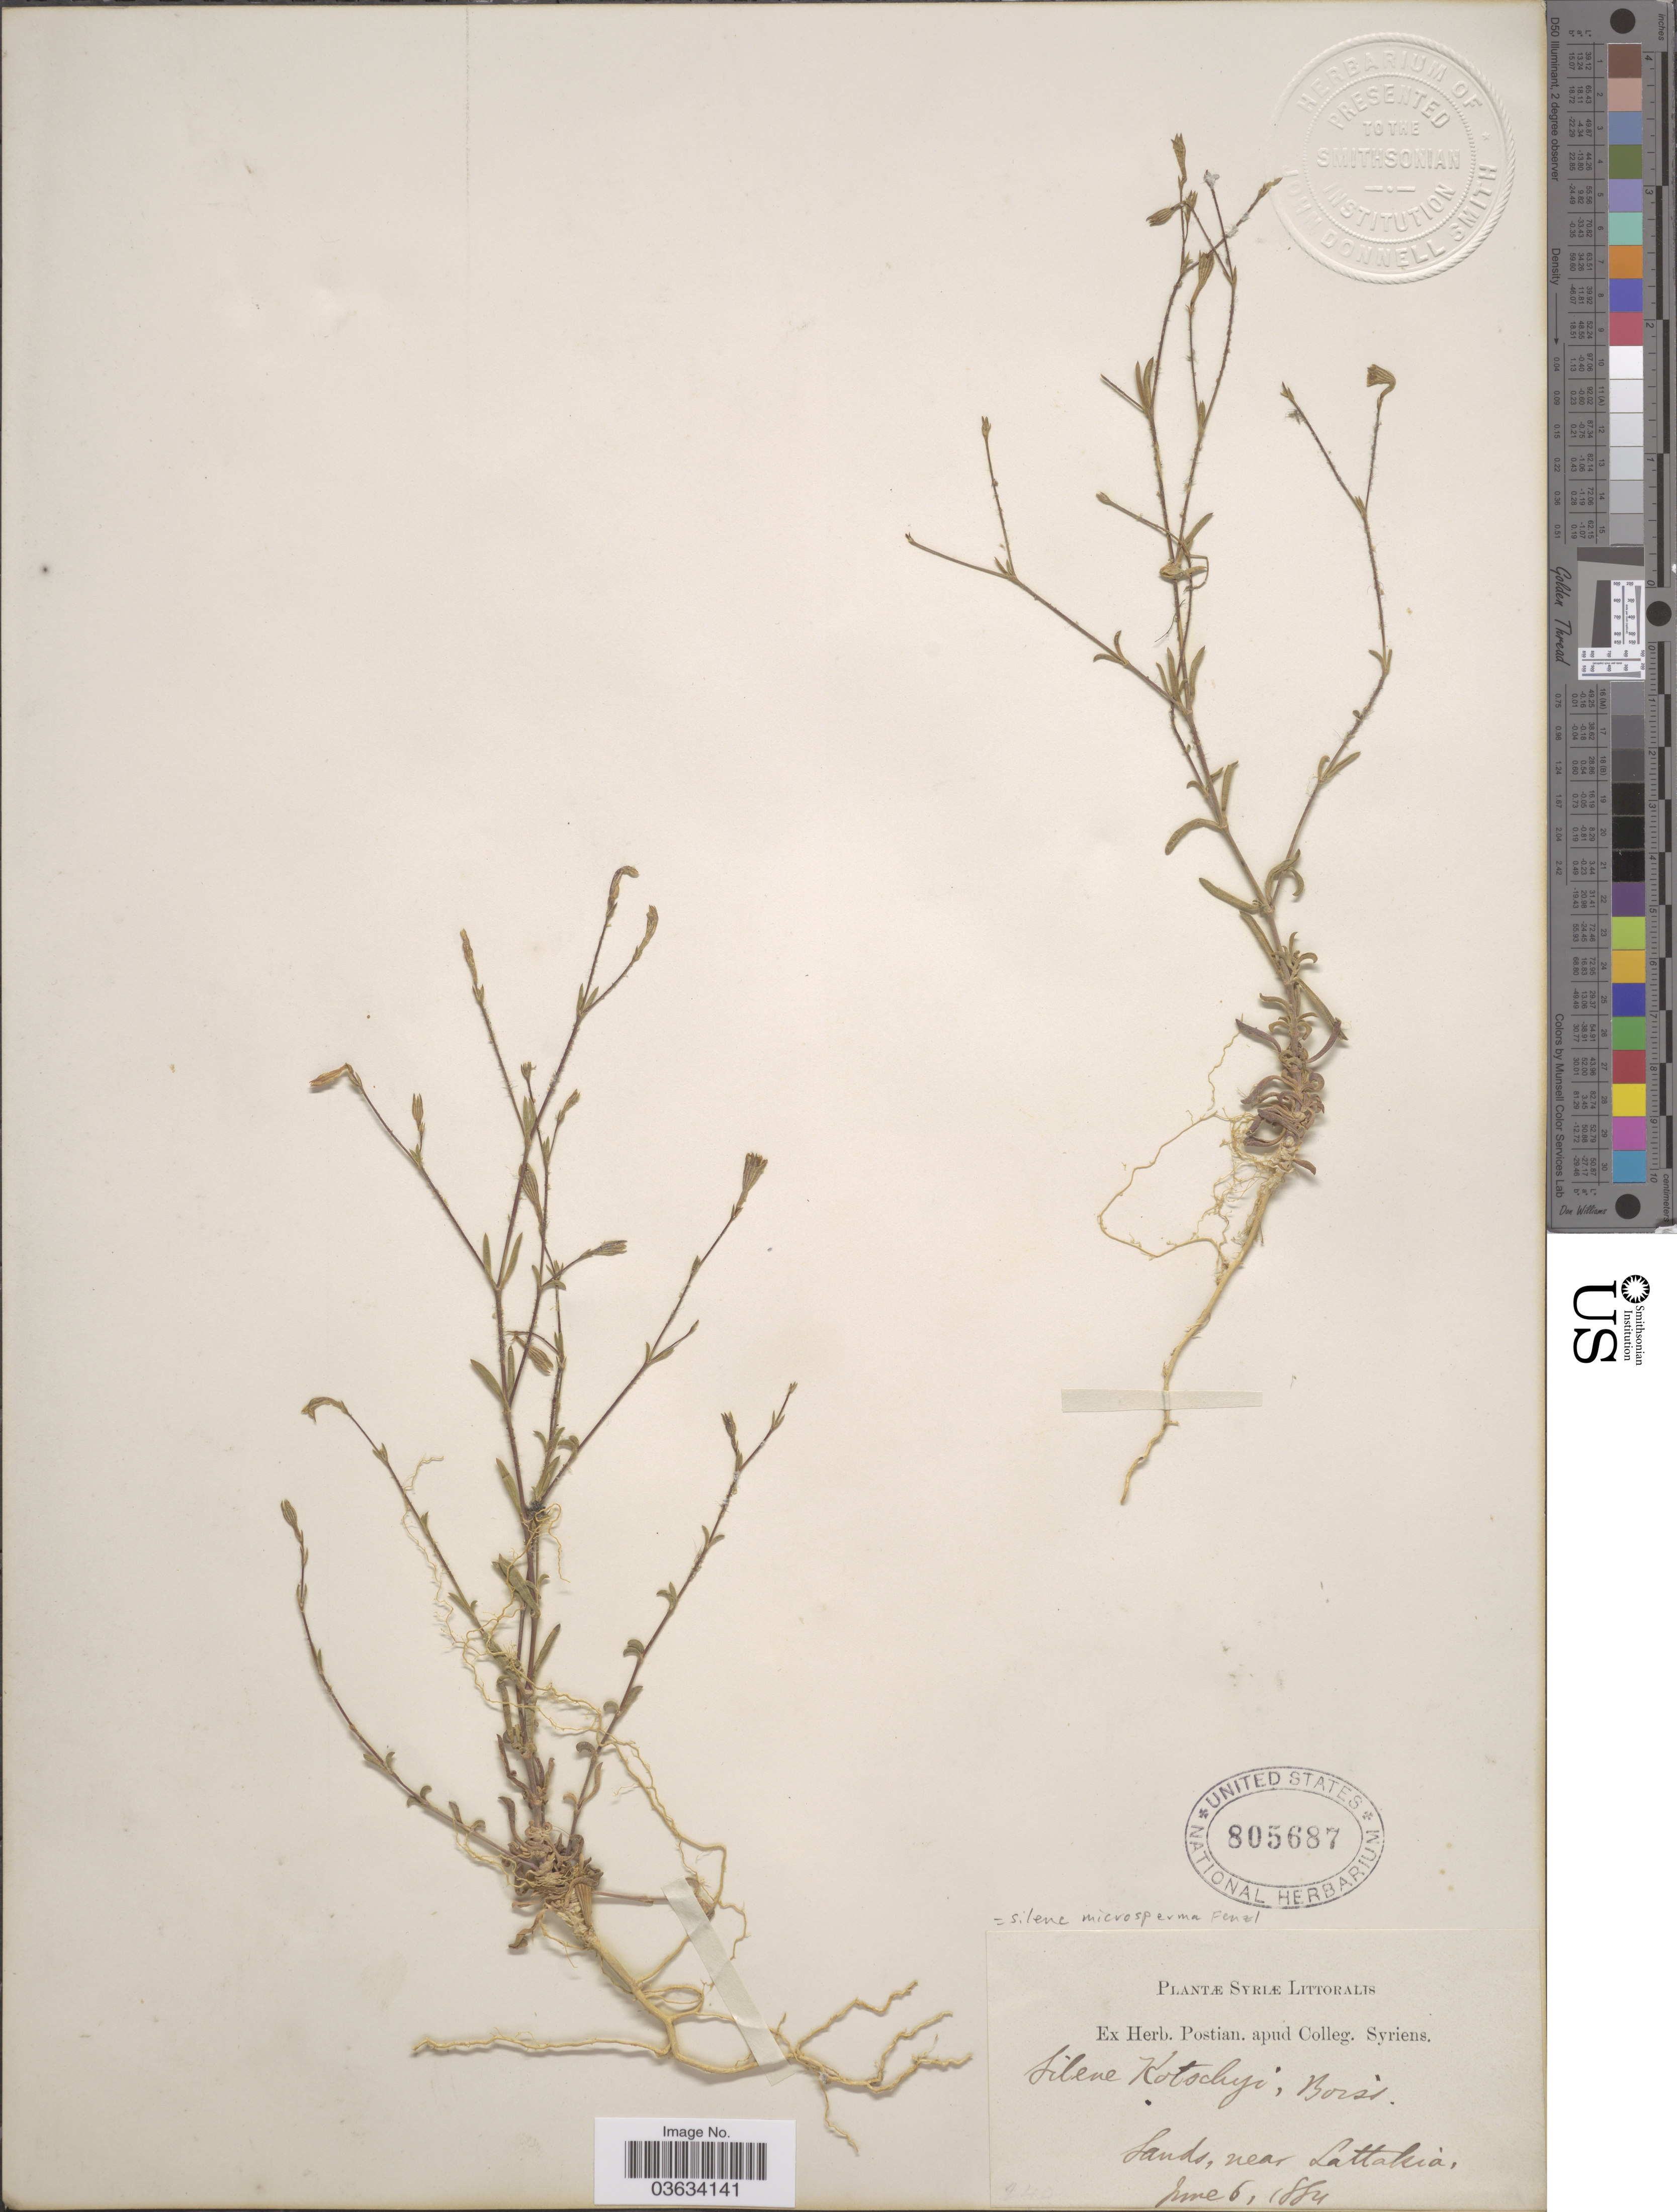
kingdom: Plantae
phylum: Tracheophyta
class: Magnoliopsida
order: Caryophyllales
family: Caryophyllaceae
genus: Silene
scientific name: Silene microsperma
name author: Fenzl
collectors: ex herb. Postian. apud Colleg. Syriens. Protest. USE "Fannie P. A. Shepard" (10308853) AS PRIMARY COLLECTOR INSTEAD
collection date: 1884-06-06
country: Syria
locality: Sands [interpreted], near Lattakia.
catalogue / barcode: US 805687